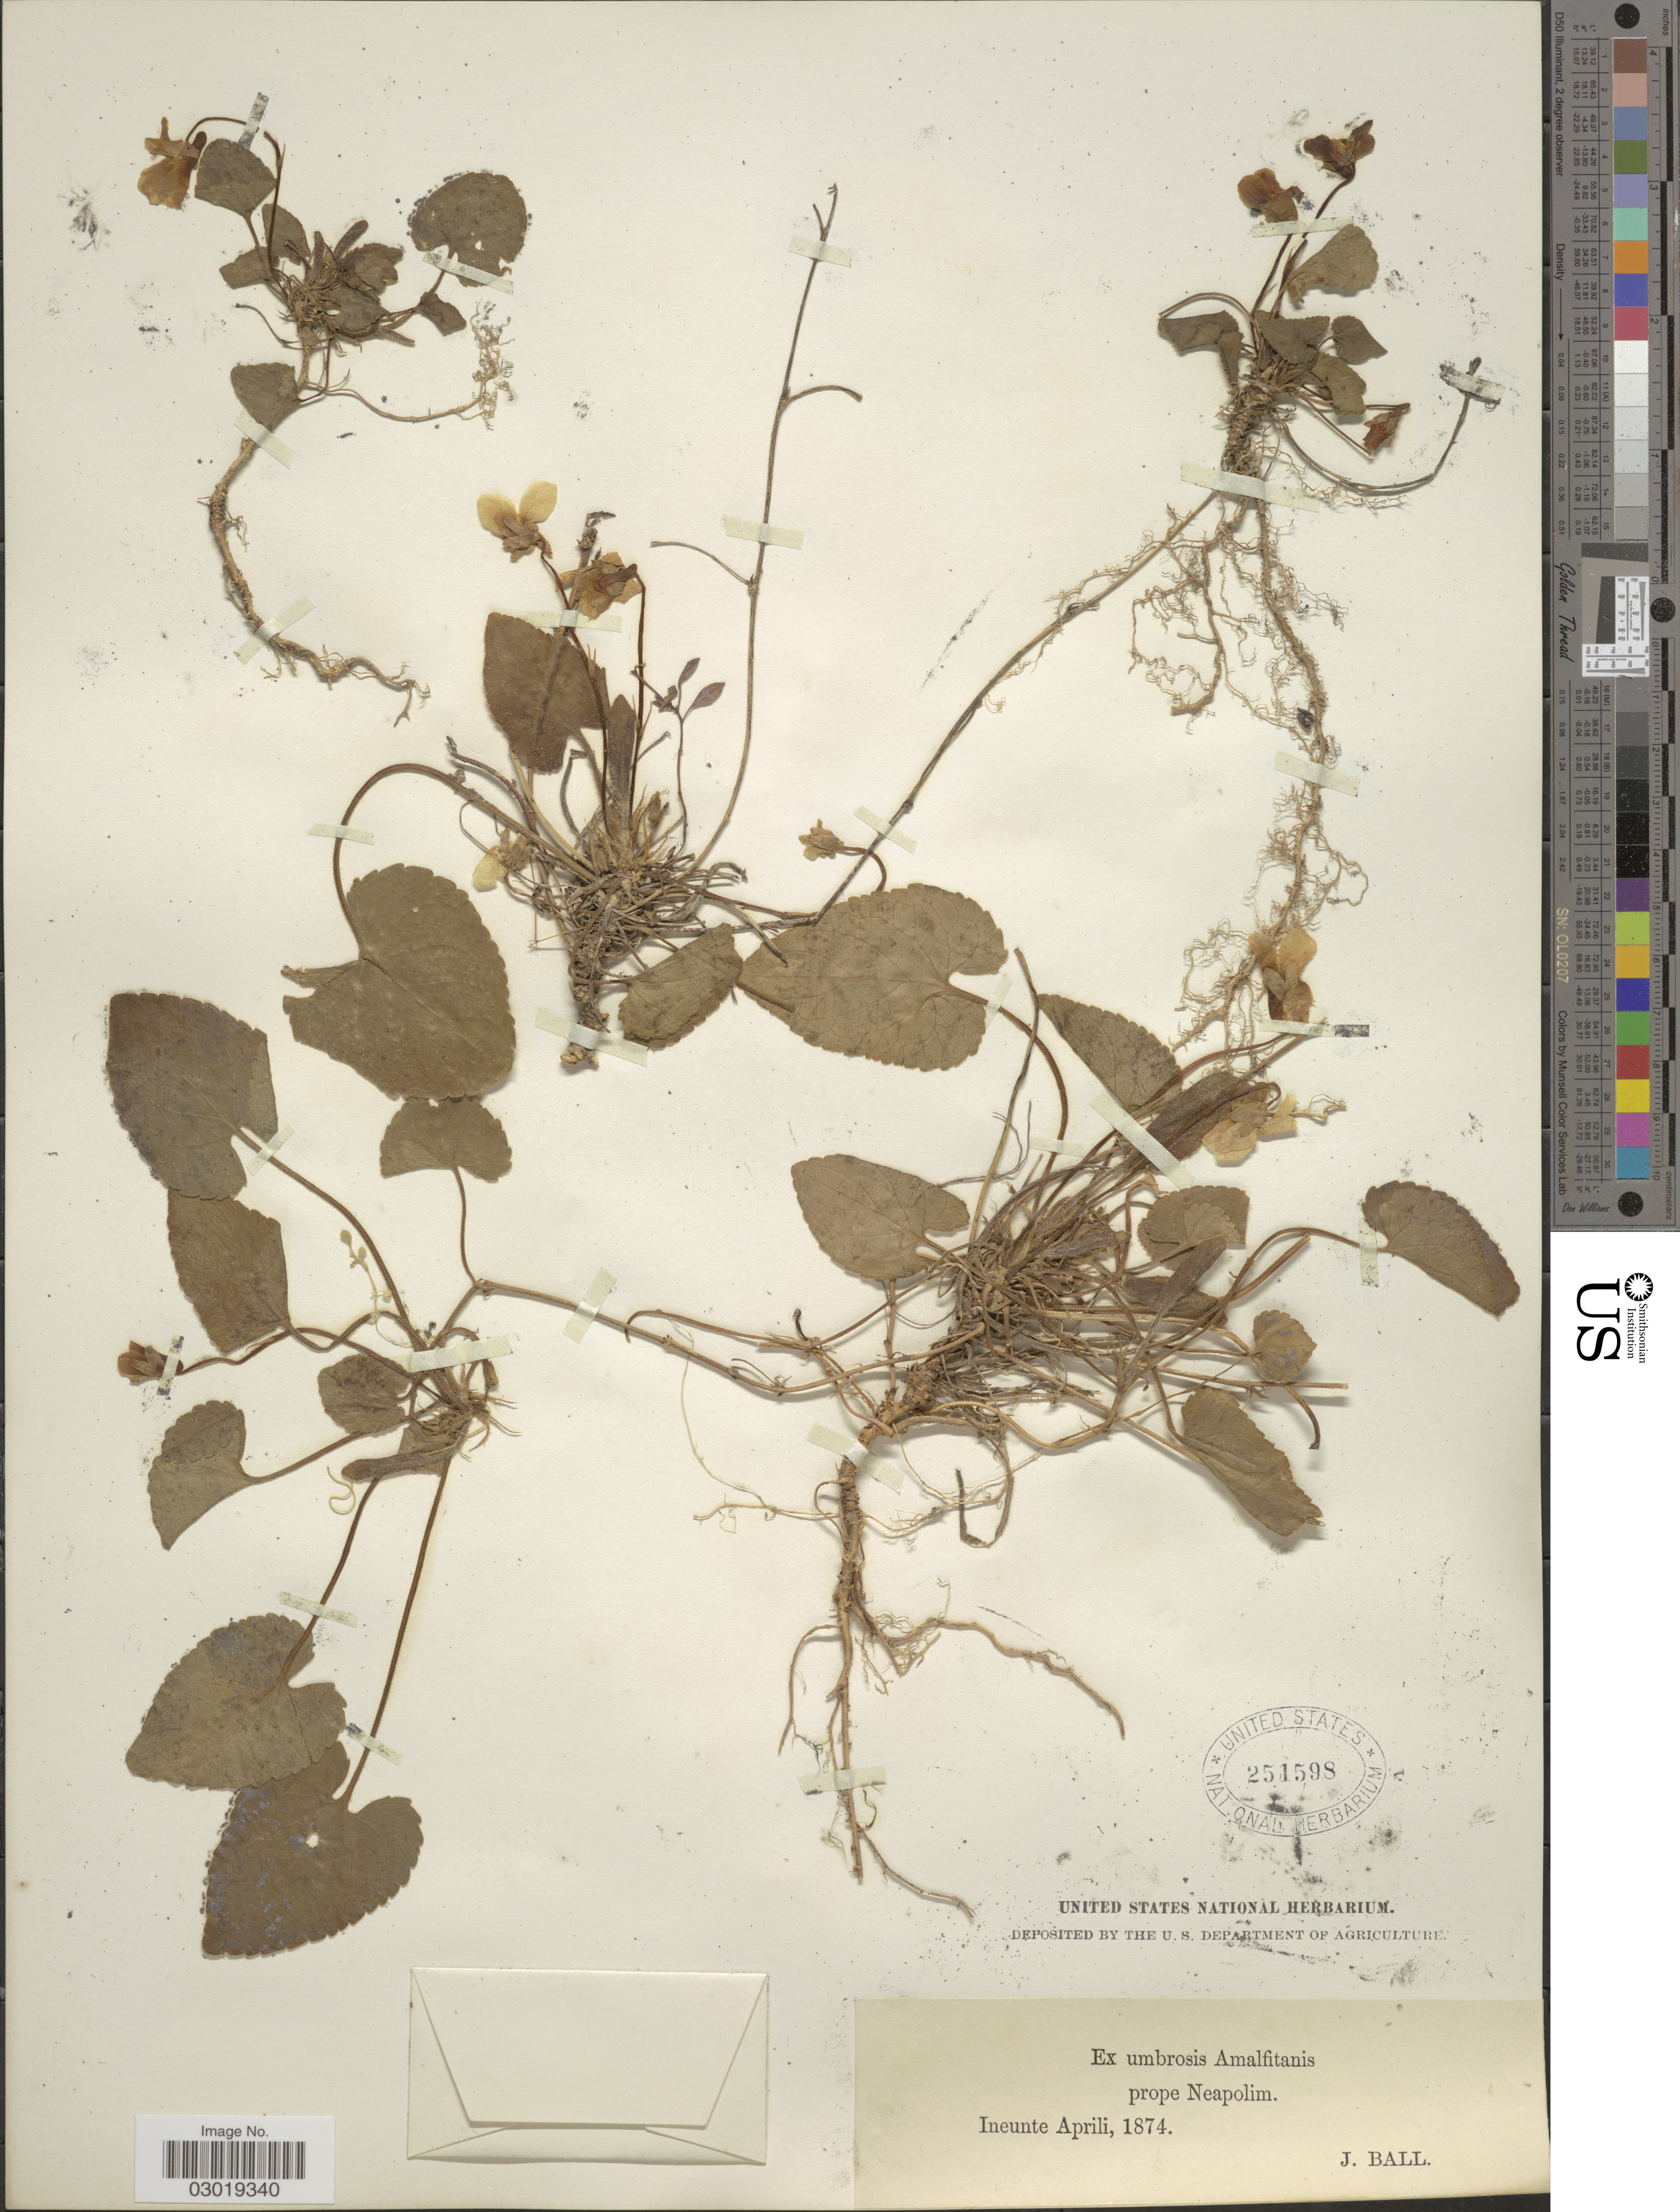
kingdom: Plantae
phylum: Tracheophyta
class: Magnoliopsida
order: Malpighiales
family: Violaceae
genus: Viola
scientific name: Viola sp.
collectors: J. Ball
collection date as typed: Ineunte Aprili, 1874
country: Italy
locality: Ex Umbrosis Amalfitanis prope Neapolim.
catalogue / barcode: US 251598